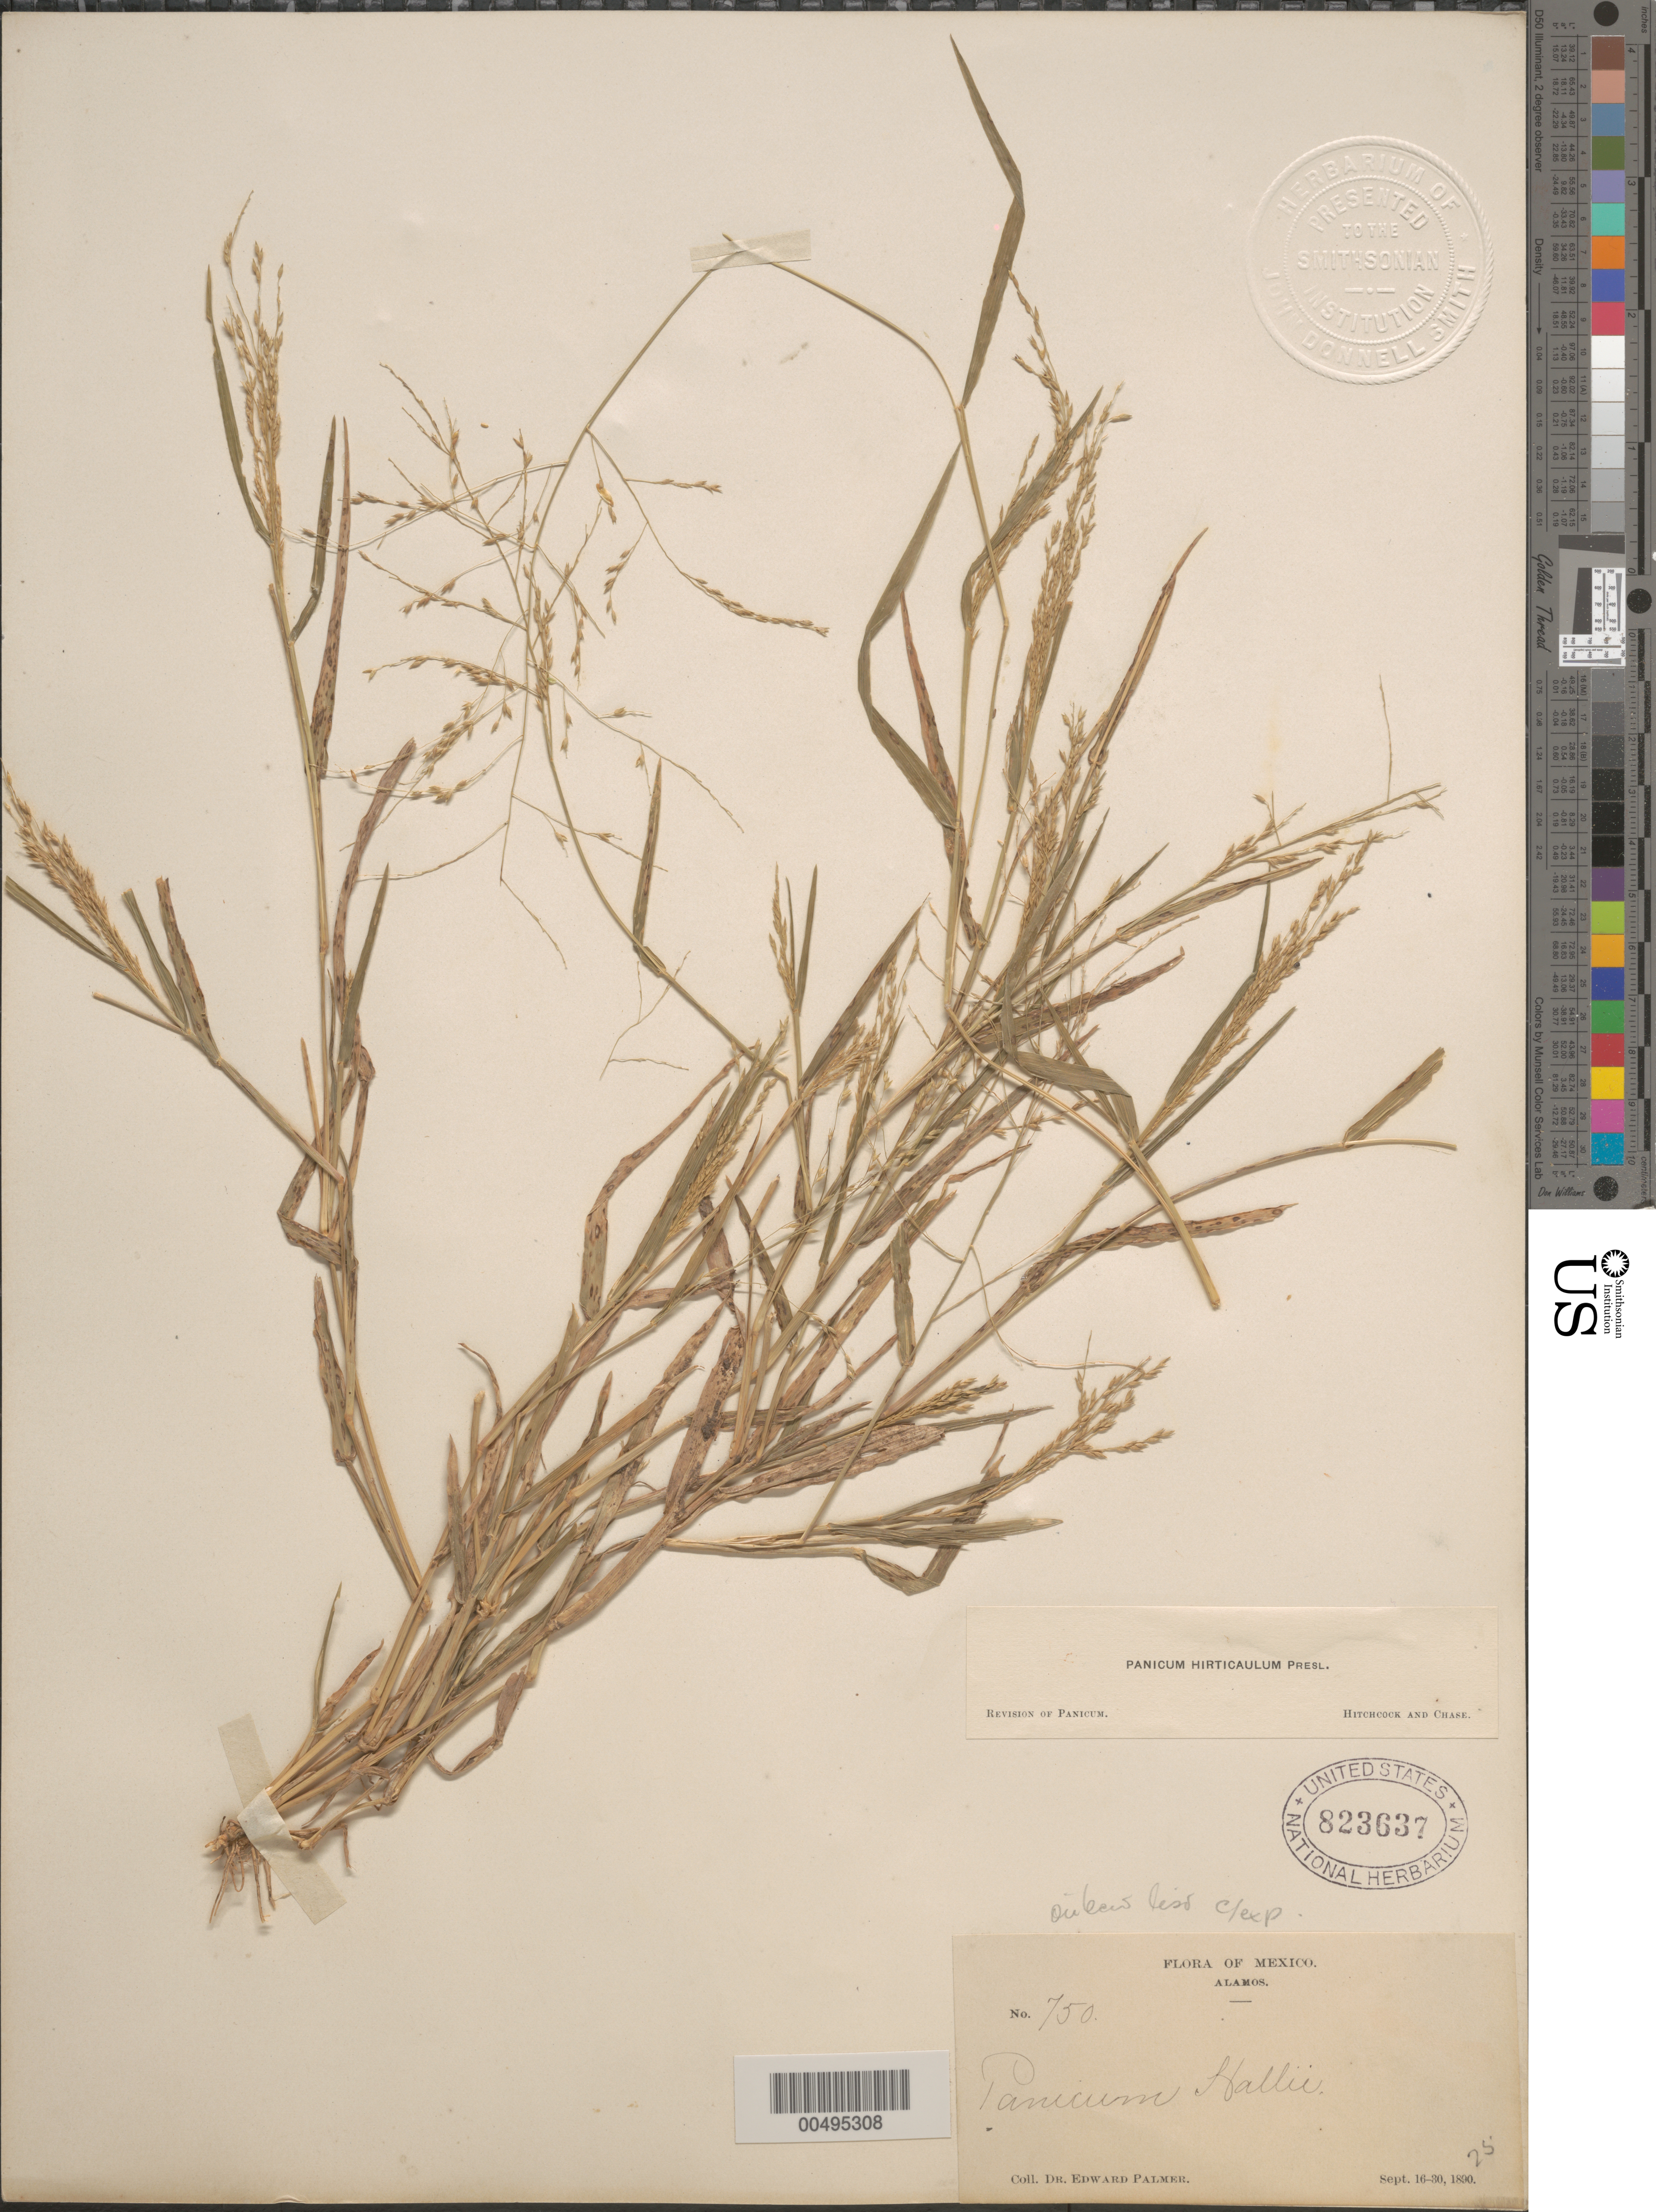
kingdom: Plantae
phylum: Tracheophyta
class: Liliopsida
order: Poales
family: Poaceae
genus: Panicum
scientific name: Panicum hirticaule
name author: J. Presl in C. Presl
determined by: Hitchcock, A. S.; Chase, [M.] A.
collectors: E. Palmer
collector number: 750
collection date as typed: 16 Sep 1890 to 30 Sep 1890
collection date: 1890-09-16/1890-09-30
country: Mexico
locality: Alamos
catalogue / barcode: US 823637